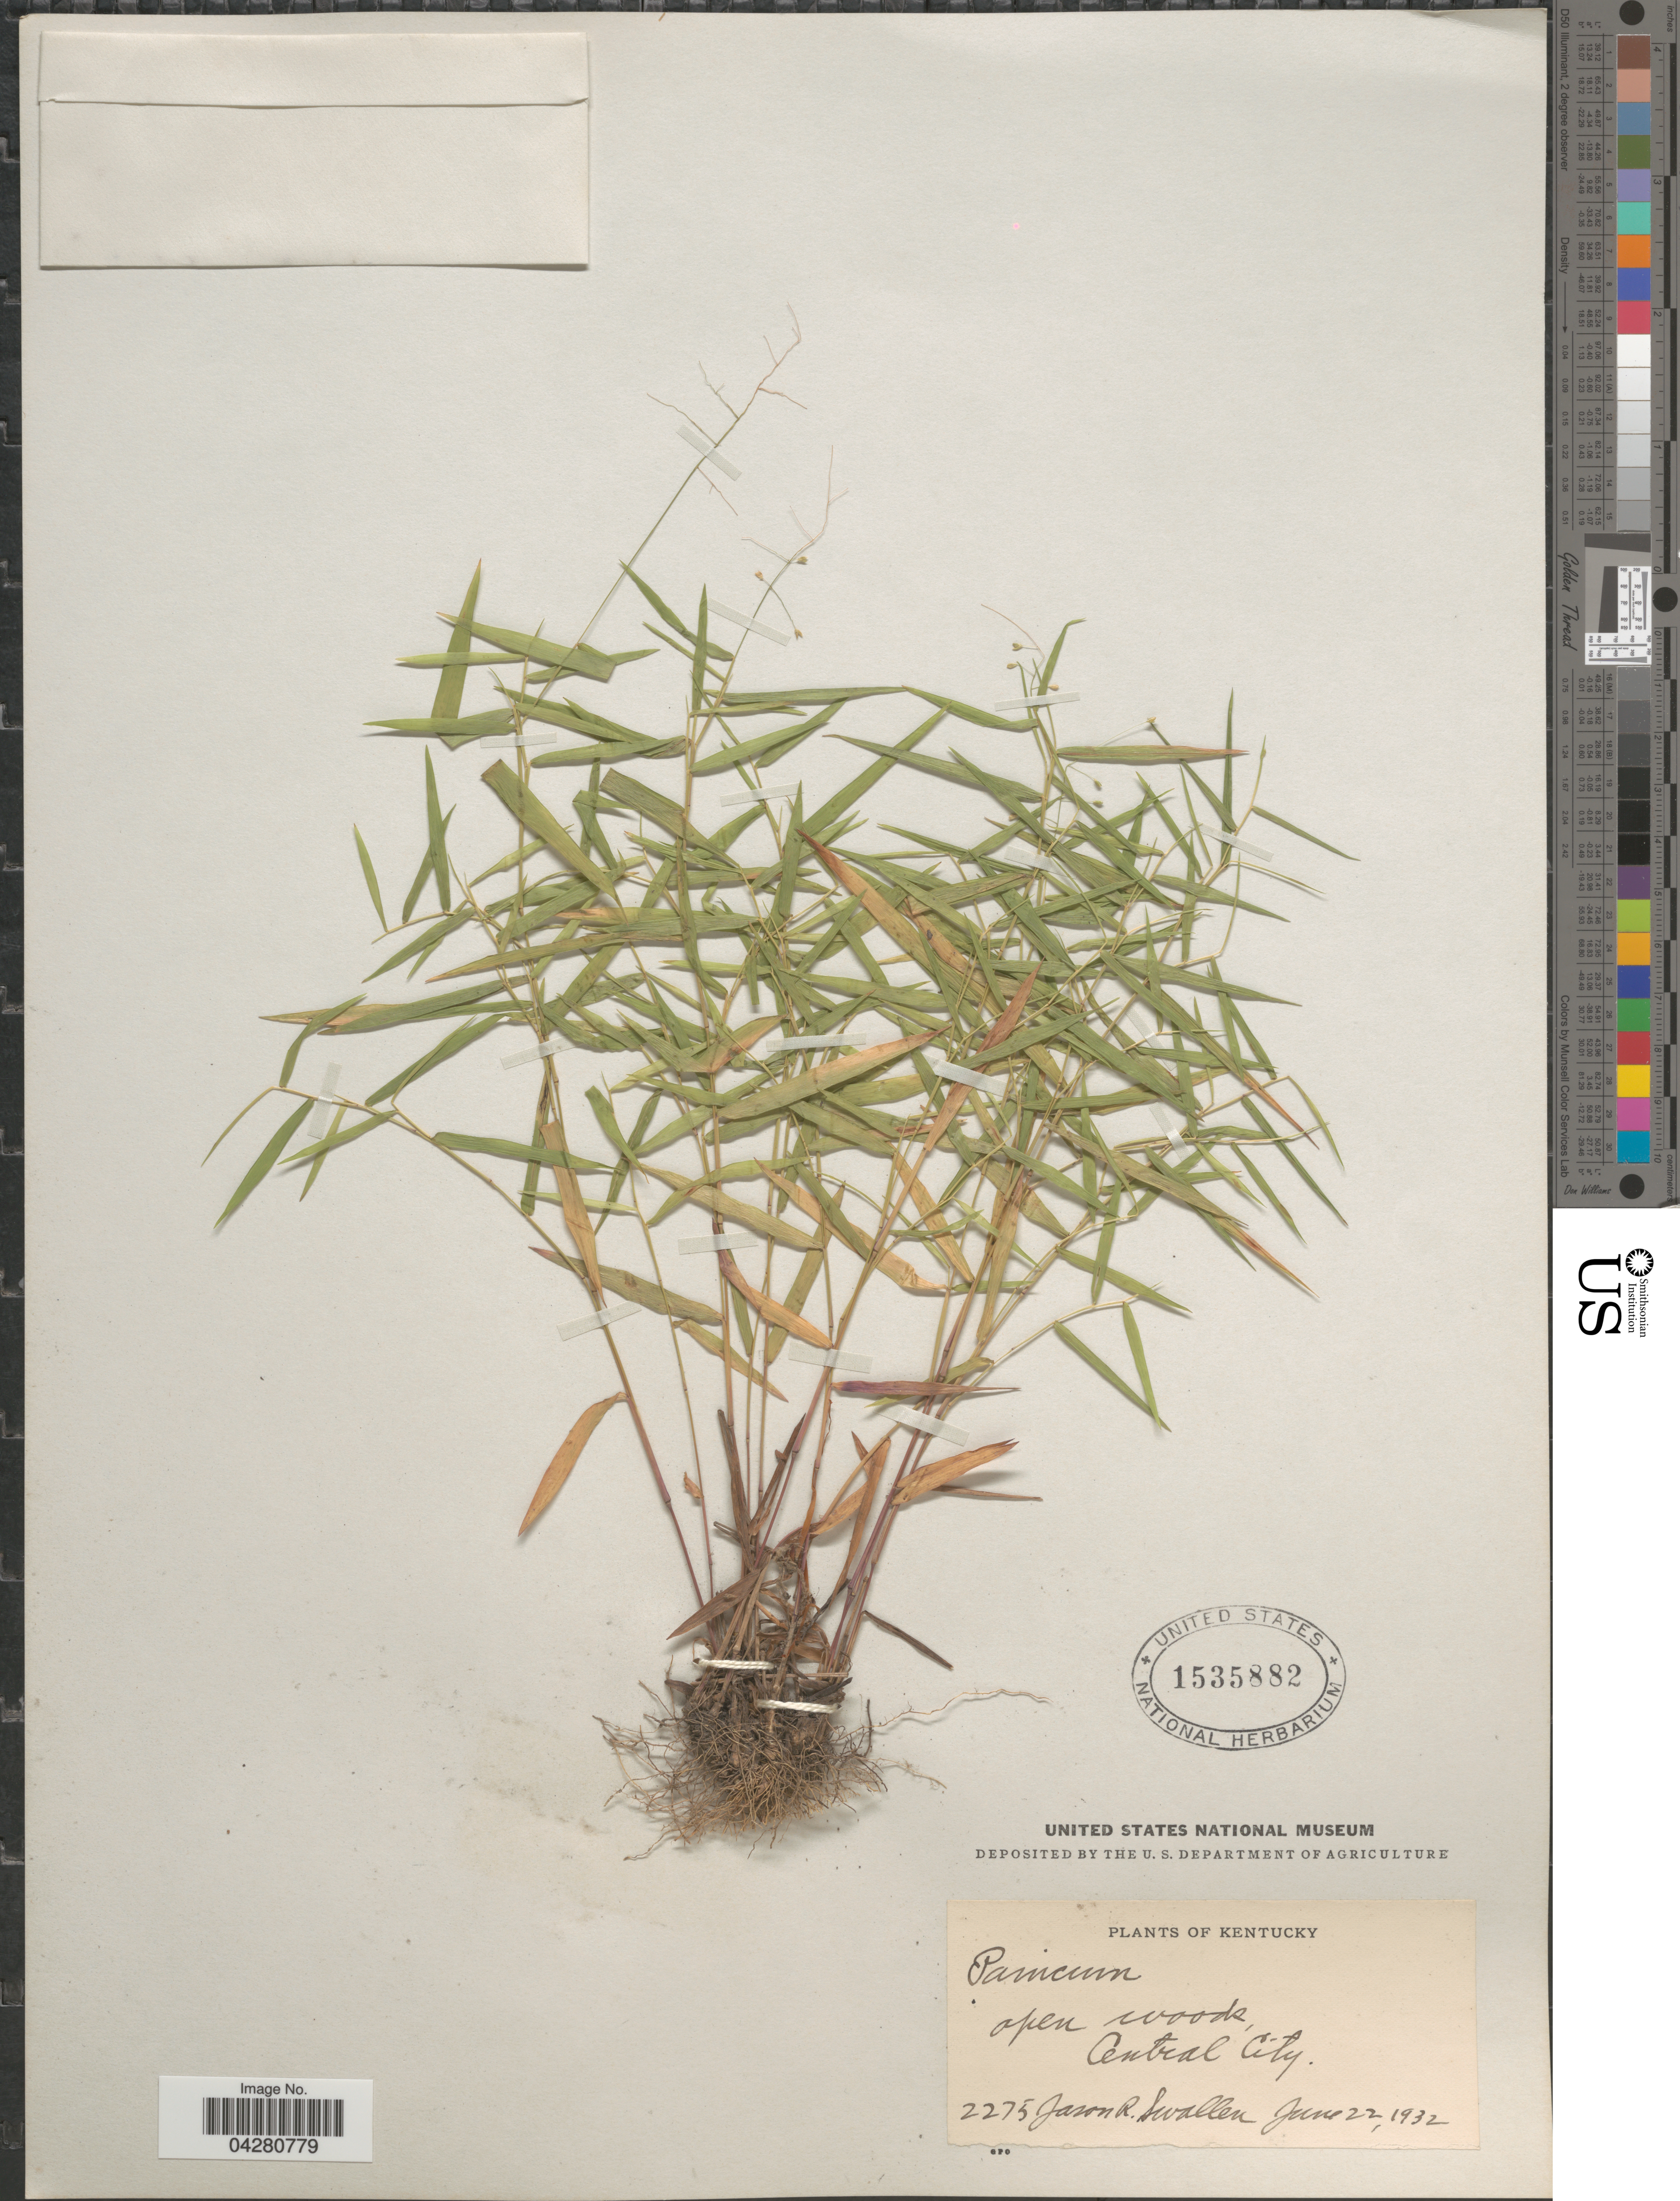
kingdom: Plantae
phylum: Tracheophyta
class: Liliopsida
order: Poales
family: Poaceae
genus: Dichanthelium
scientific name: Dichanthelium dichotomum var. dichotomum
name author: (L.) Gould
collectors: J. R. Swallen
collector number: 2275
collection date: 1932-06-22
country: United States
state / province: Kentucky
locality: Open woods, Central City.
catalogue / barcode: US 1535882